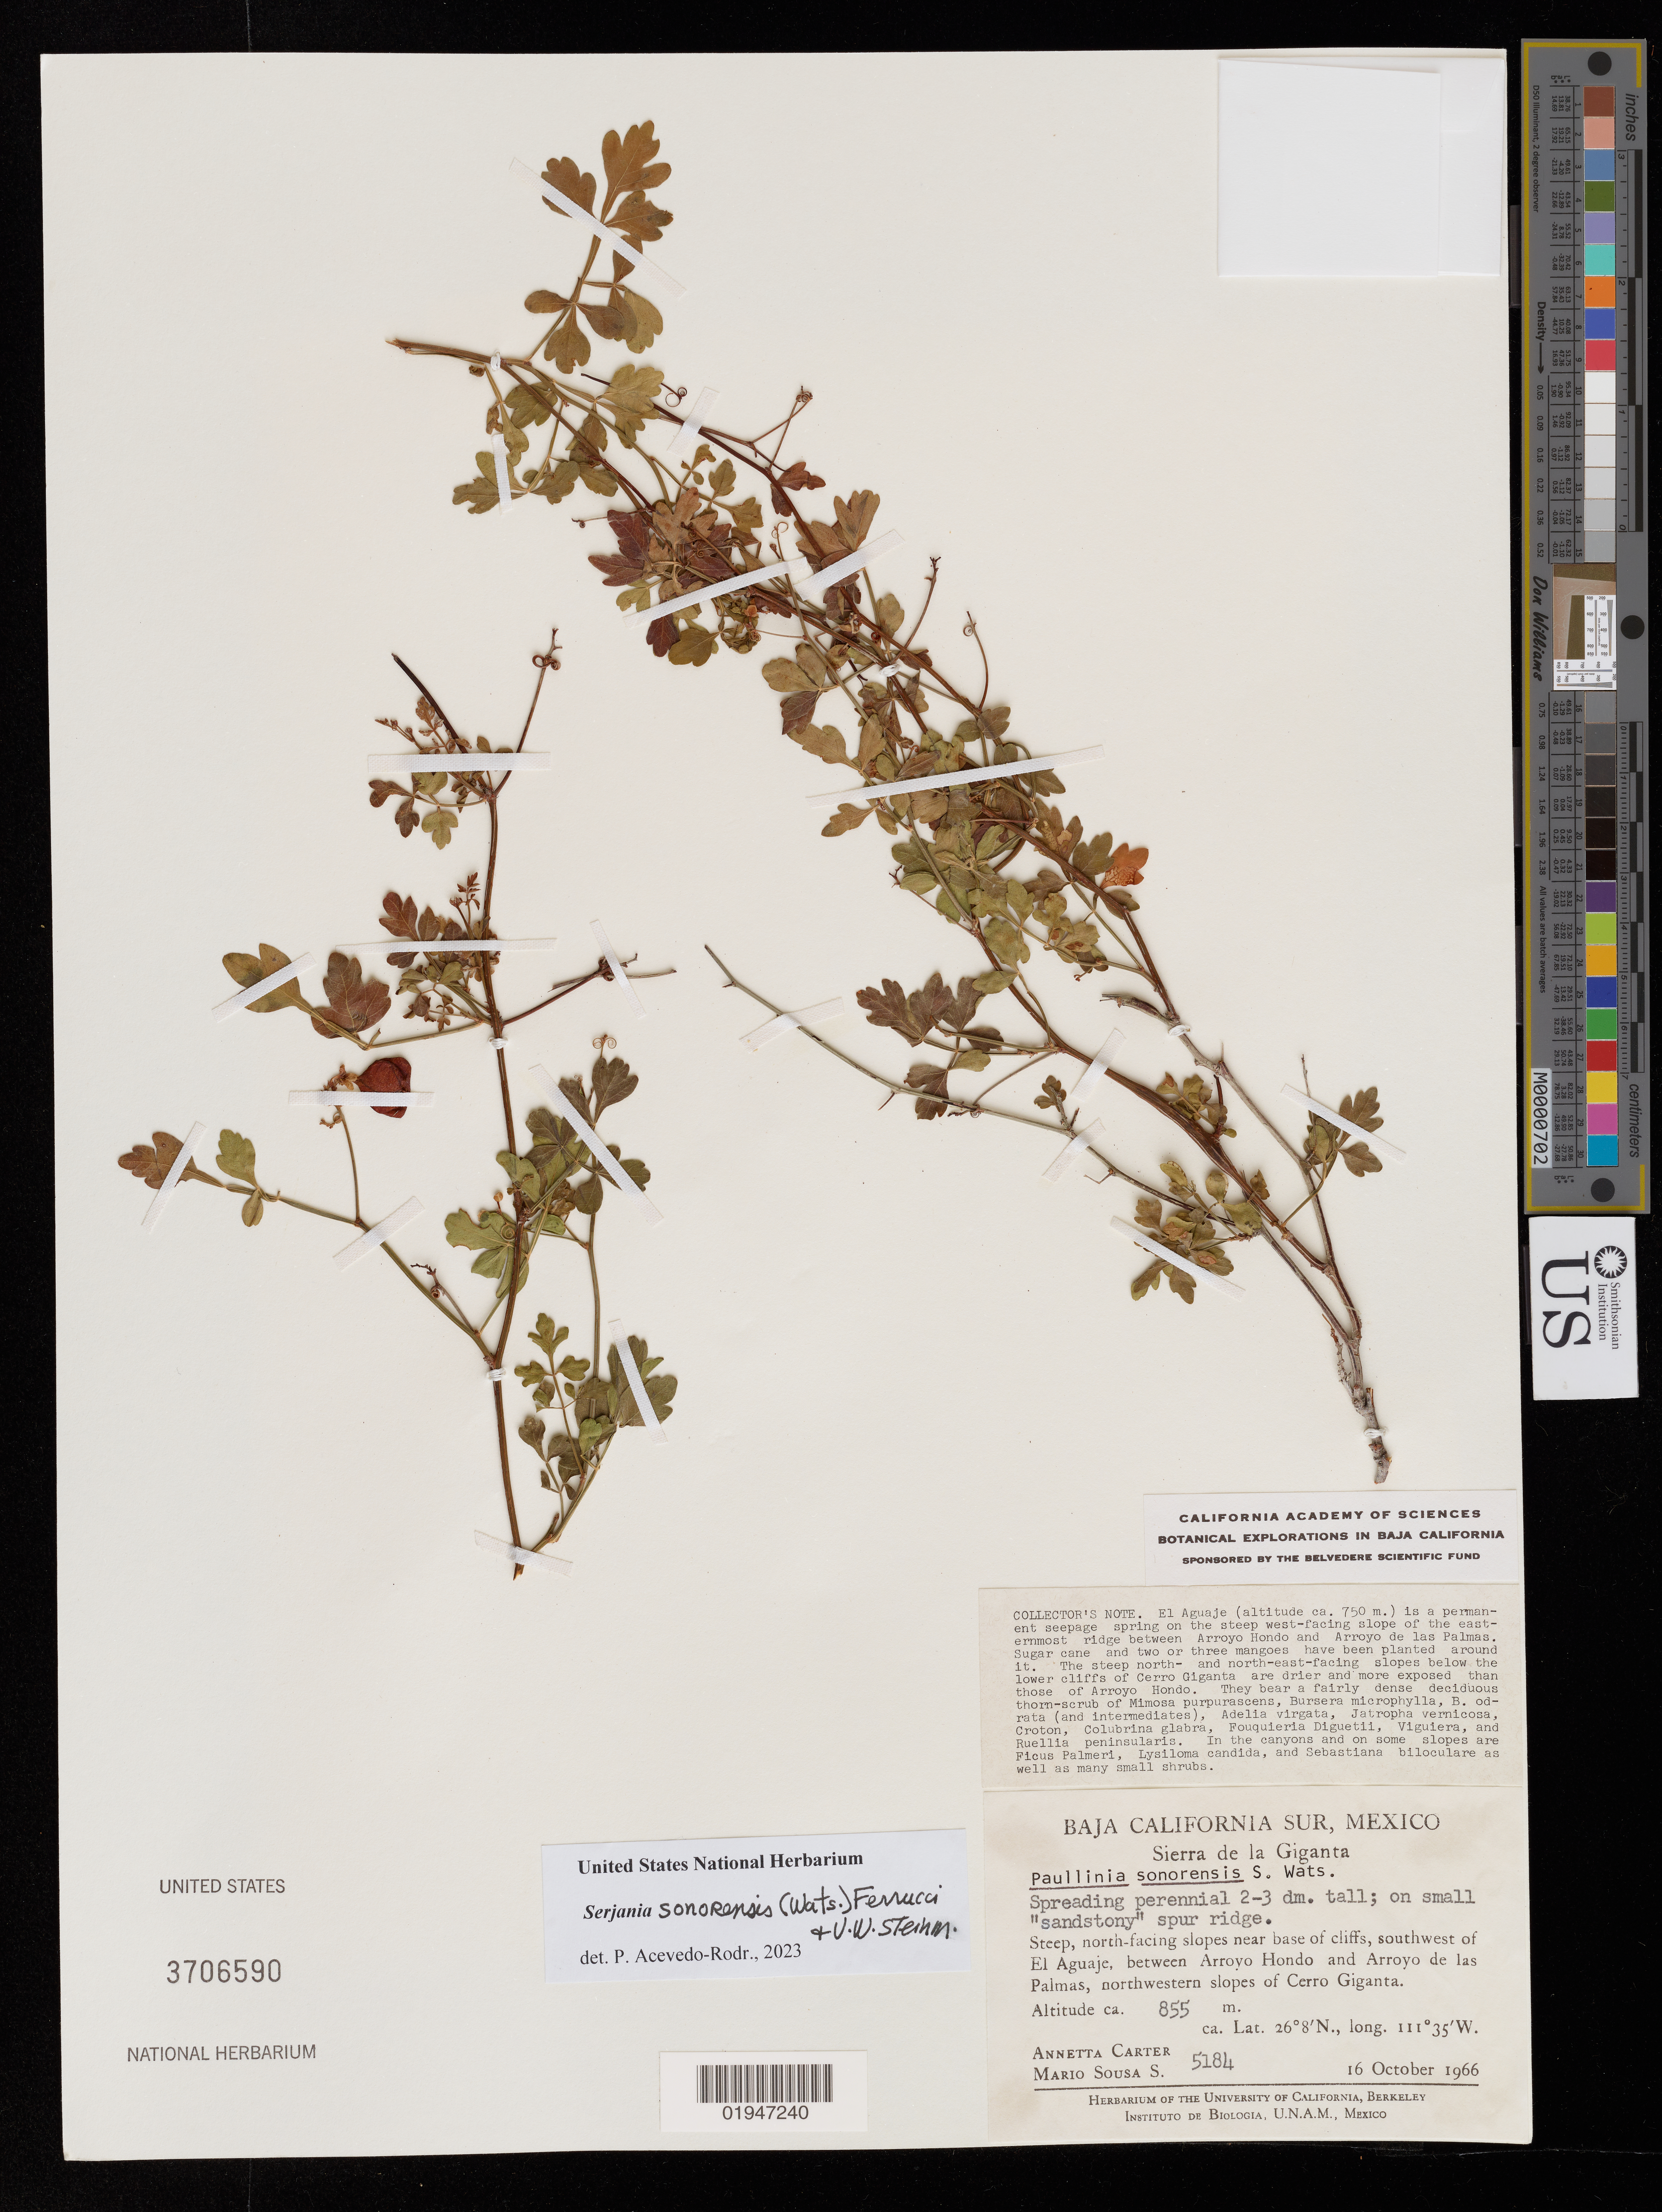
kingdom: Plantae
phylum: Tracheophyta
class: Magnoliopsida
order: Sapindales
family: Sapindaceae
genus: Serjania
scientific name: Serjania sonorensis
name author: (S. Watson) Ferrucci & V.W. Steinm.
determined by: Acevedo-Rodriguez, P., (US), Smithsonian Institution - National Museum of Natural History (UNITED STATES)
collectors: A. M. Carter & M. Sousa S.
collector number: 5184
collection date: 1966-10-16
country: Mexico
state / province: Baja California Sur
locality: Sierra de la Giganta. SW of El Aguaje, between Arroyo Hondo and Arroyo de las Palmas, NW slopes of Cero Giganta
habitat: On small "sandtony" spur ridge. Steep, N-facing slopes near base of cliffs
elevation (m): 855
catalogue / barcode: US 3706590